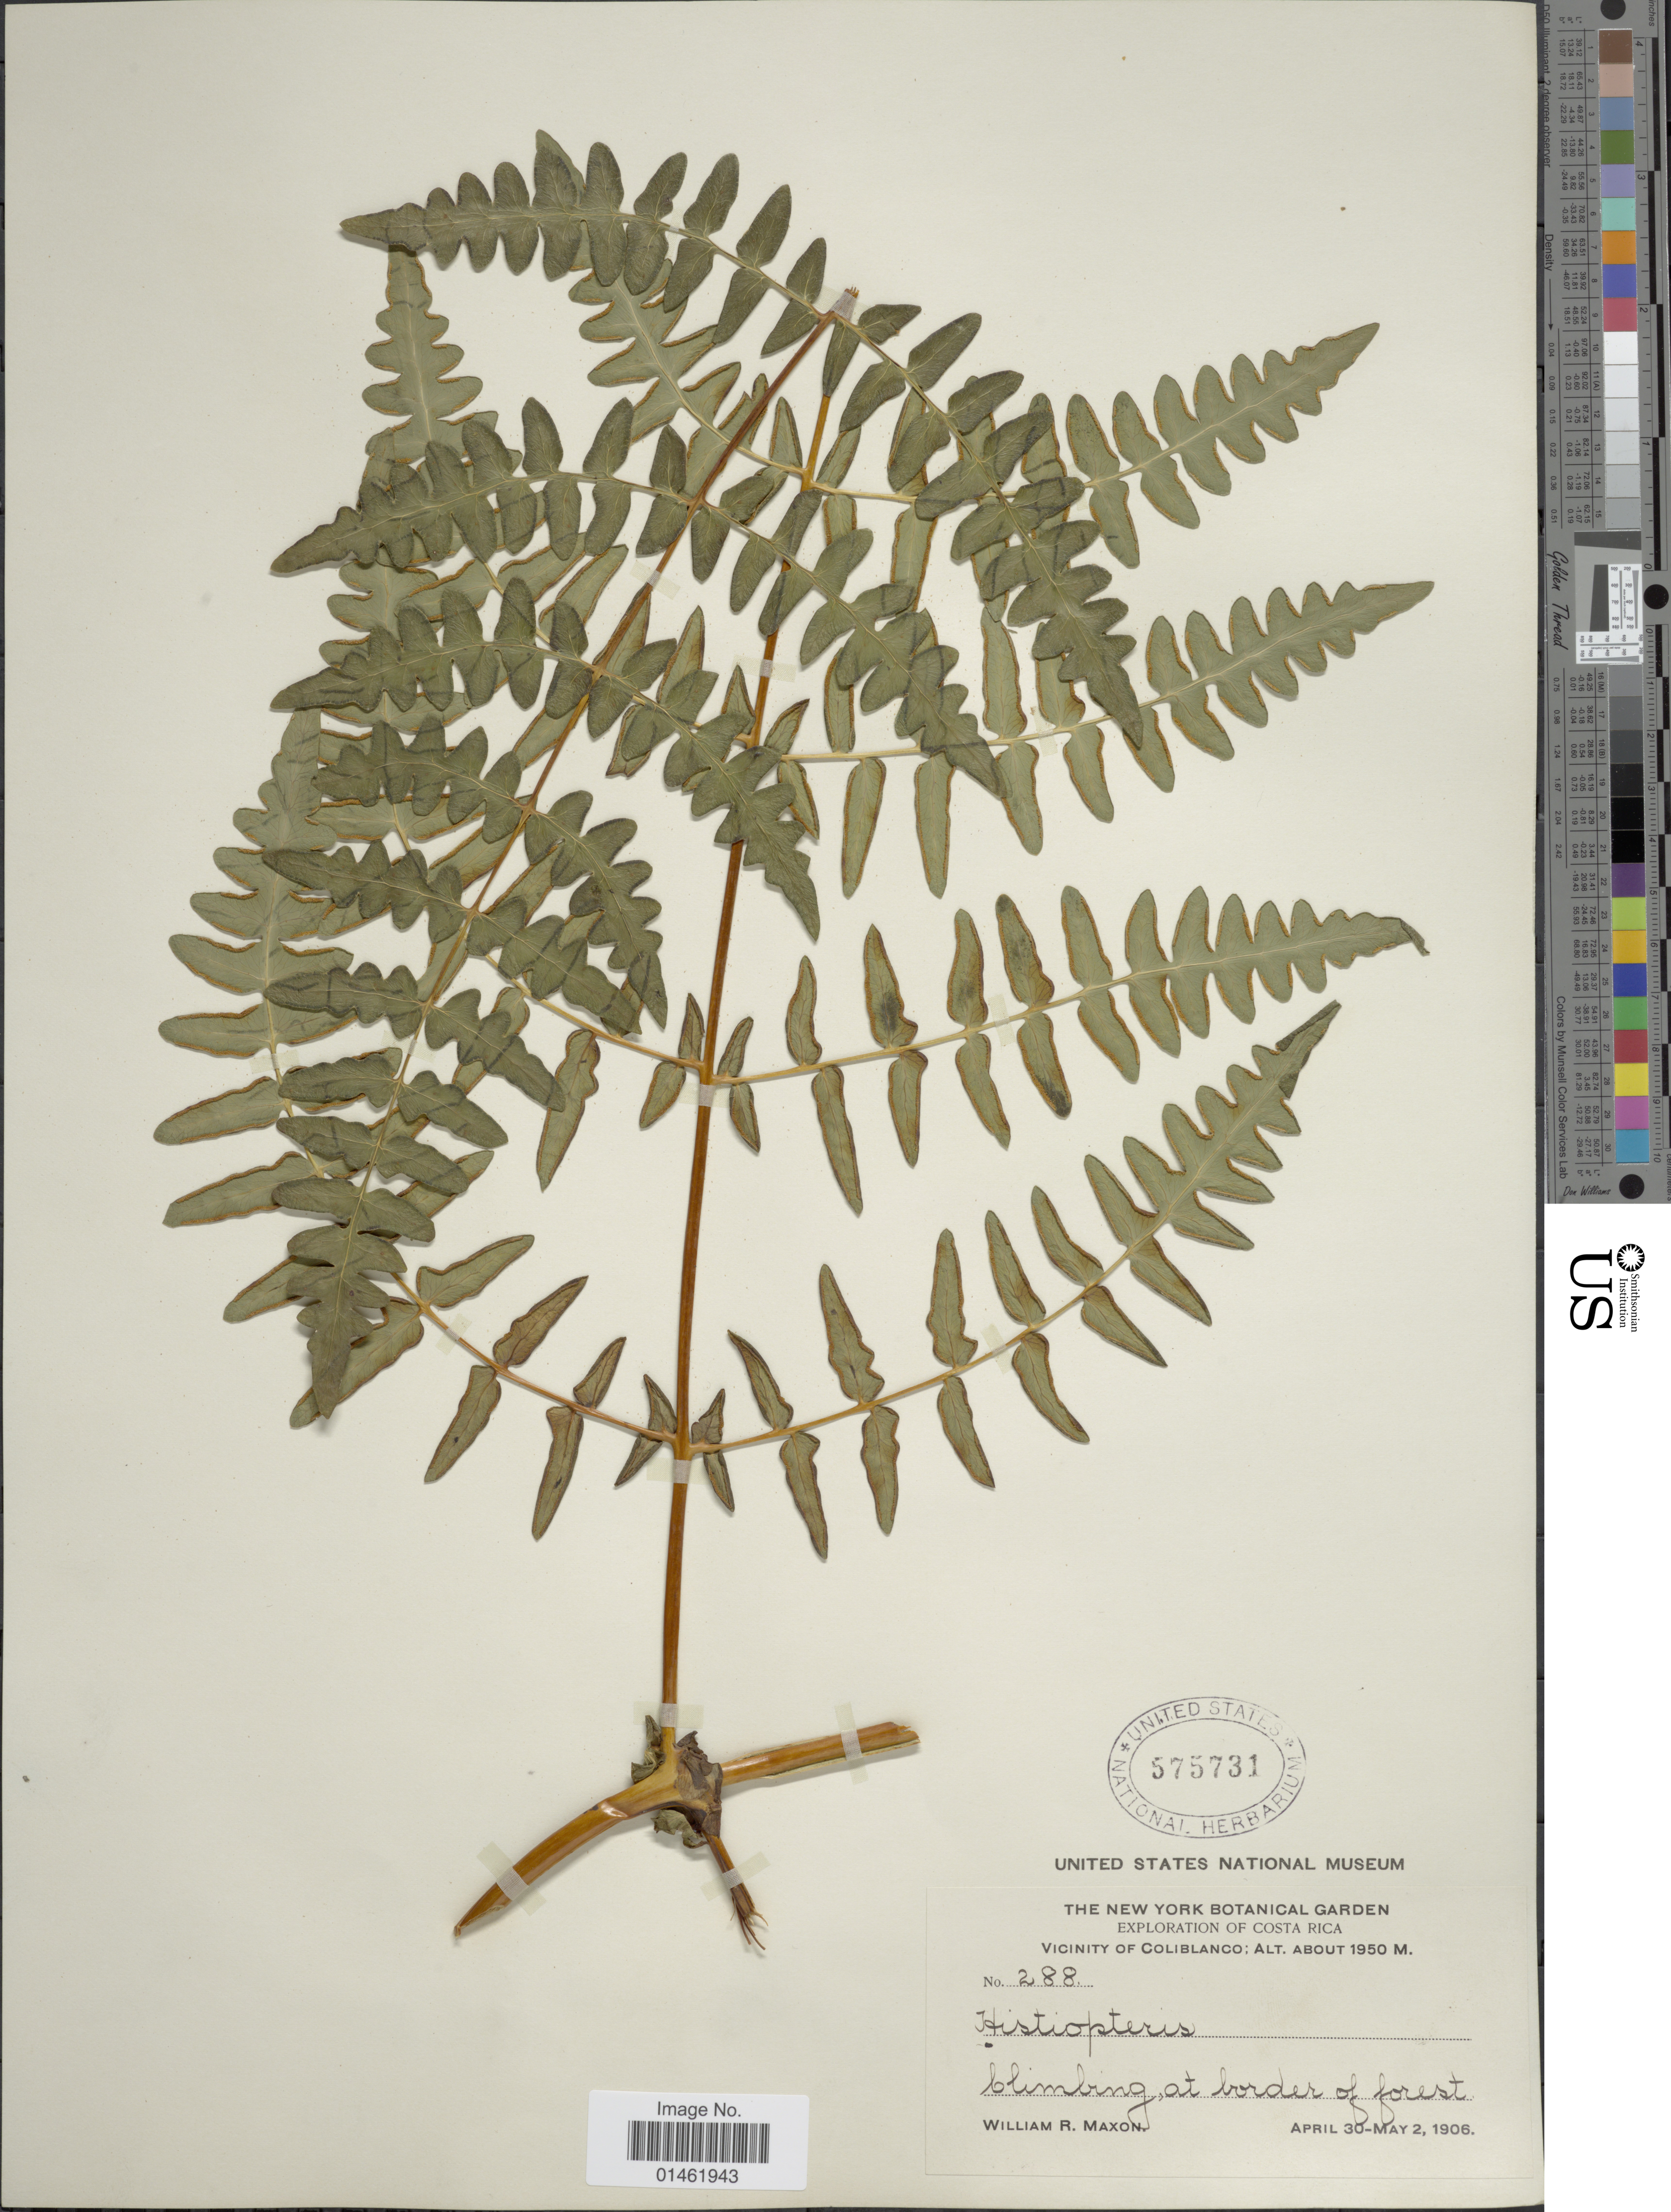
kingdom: Plantae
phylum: Tracheophyta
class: Polypodiopsida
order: Polypodiales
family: Dennstaedtiaceae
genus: Histiopteris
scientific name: Histiopteris incisa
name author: (Thunb.) J. Sm.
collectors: W. R. Maxon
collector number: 288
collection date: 1906-04-30/1906-05-02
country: Costa Rica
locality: Vicinity of Coliblanco, climbing at border of forest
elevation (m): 1950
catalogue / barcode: US 575731